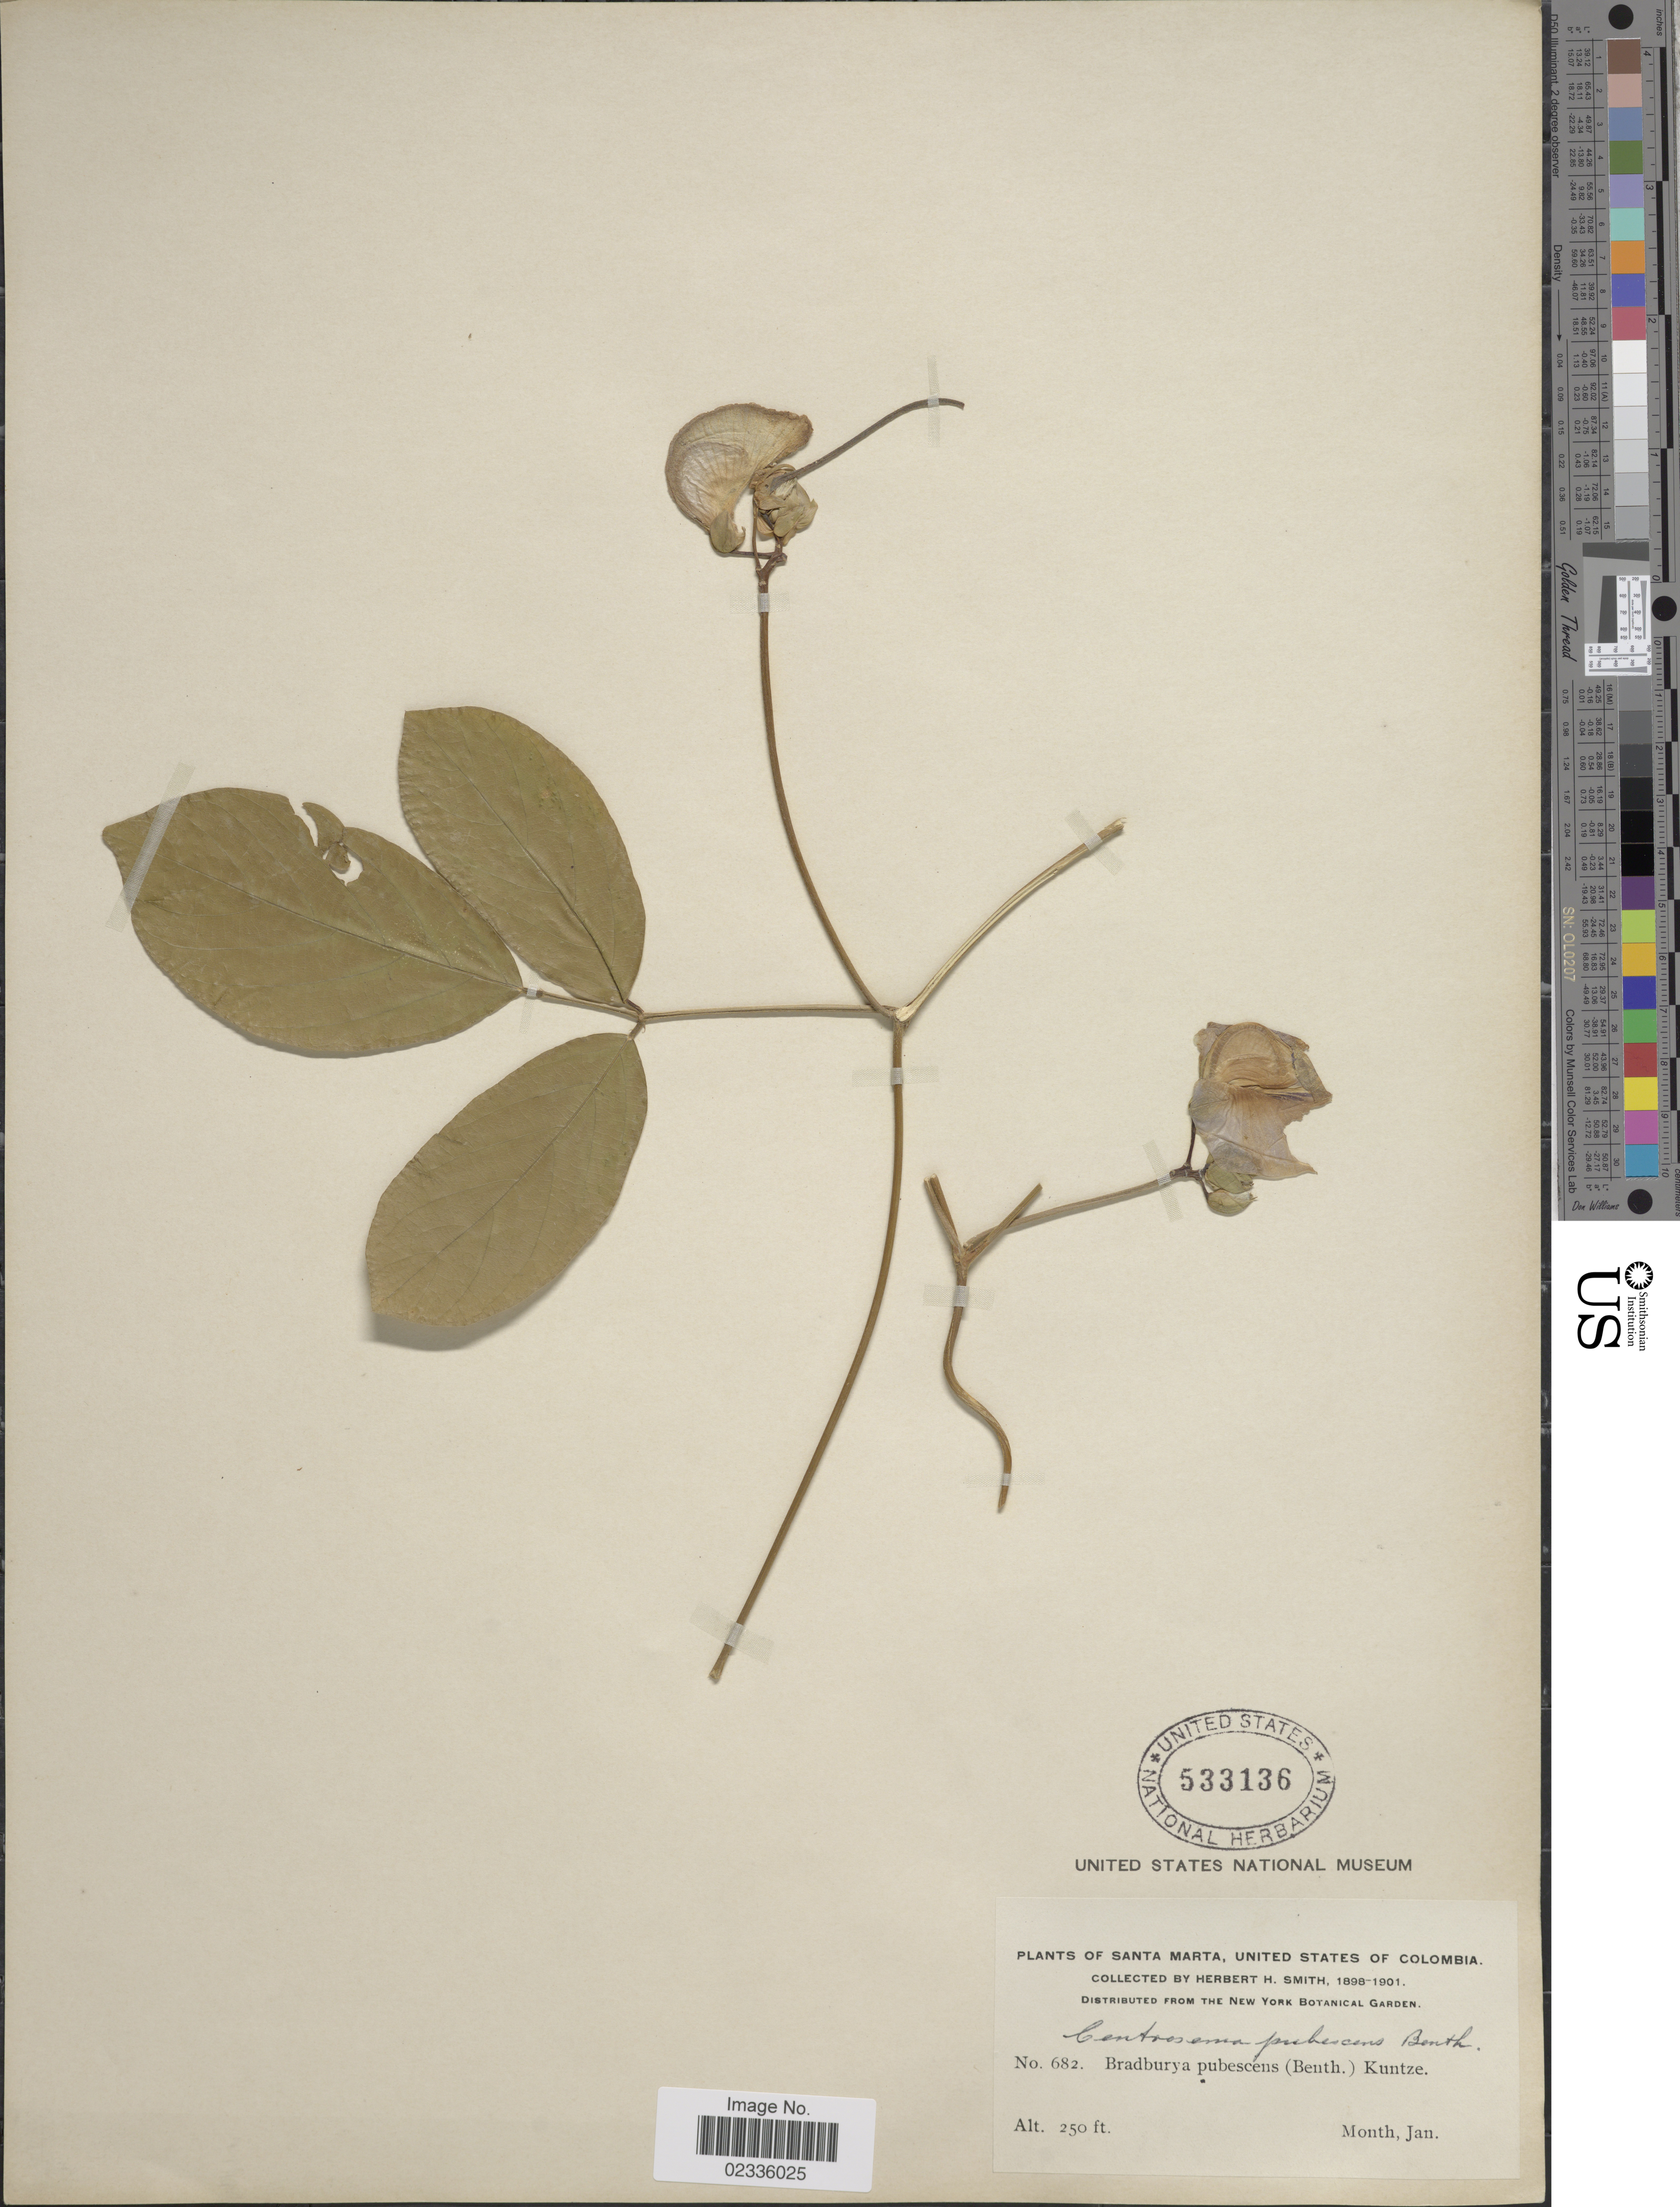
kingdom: Plantae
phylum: Tracheophyta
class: Magnoliopsida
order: Fabales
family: Fabaceae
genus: Centrosema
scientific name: Centrosema pubescens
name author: Benth.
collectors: Herbert H. Smith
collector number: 682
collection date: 1898-01/1901-01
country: Colombia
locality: Santa Marta, United States of Colombia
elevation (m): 76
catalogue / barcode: US 533136